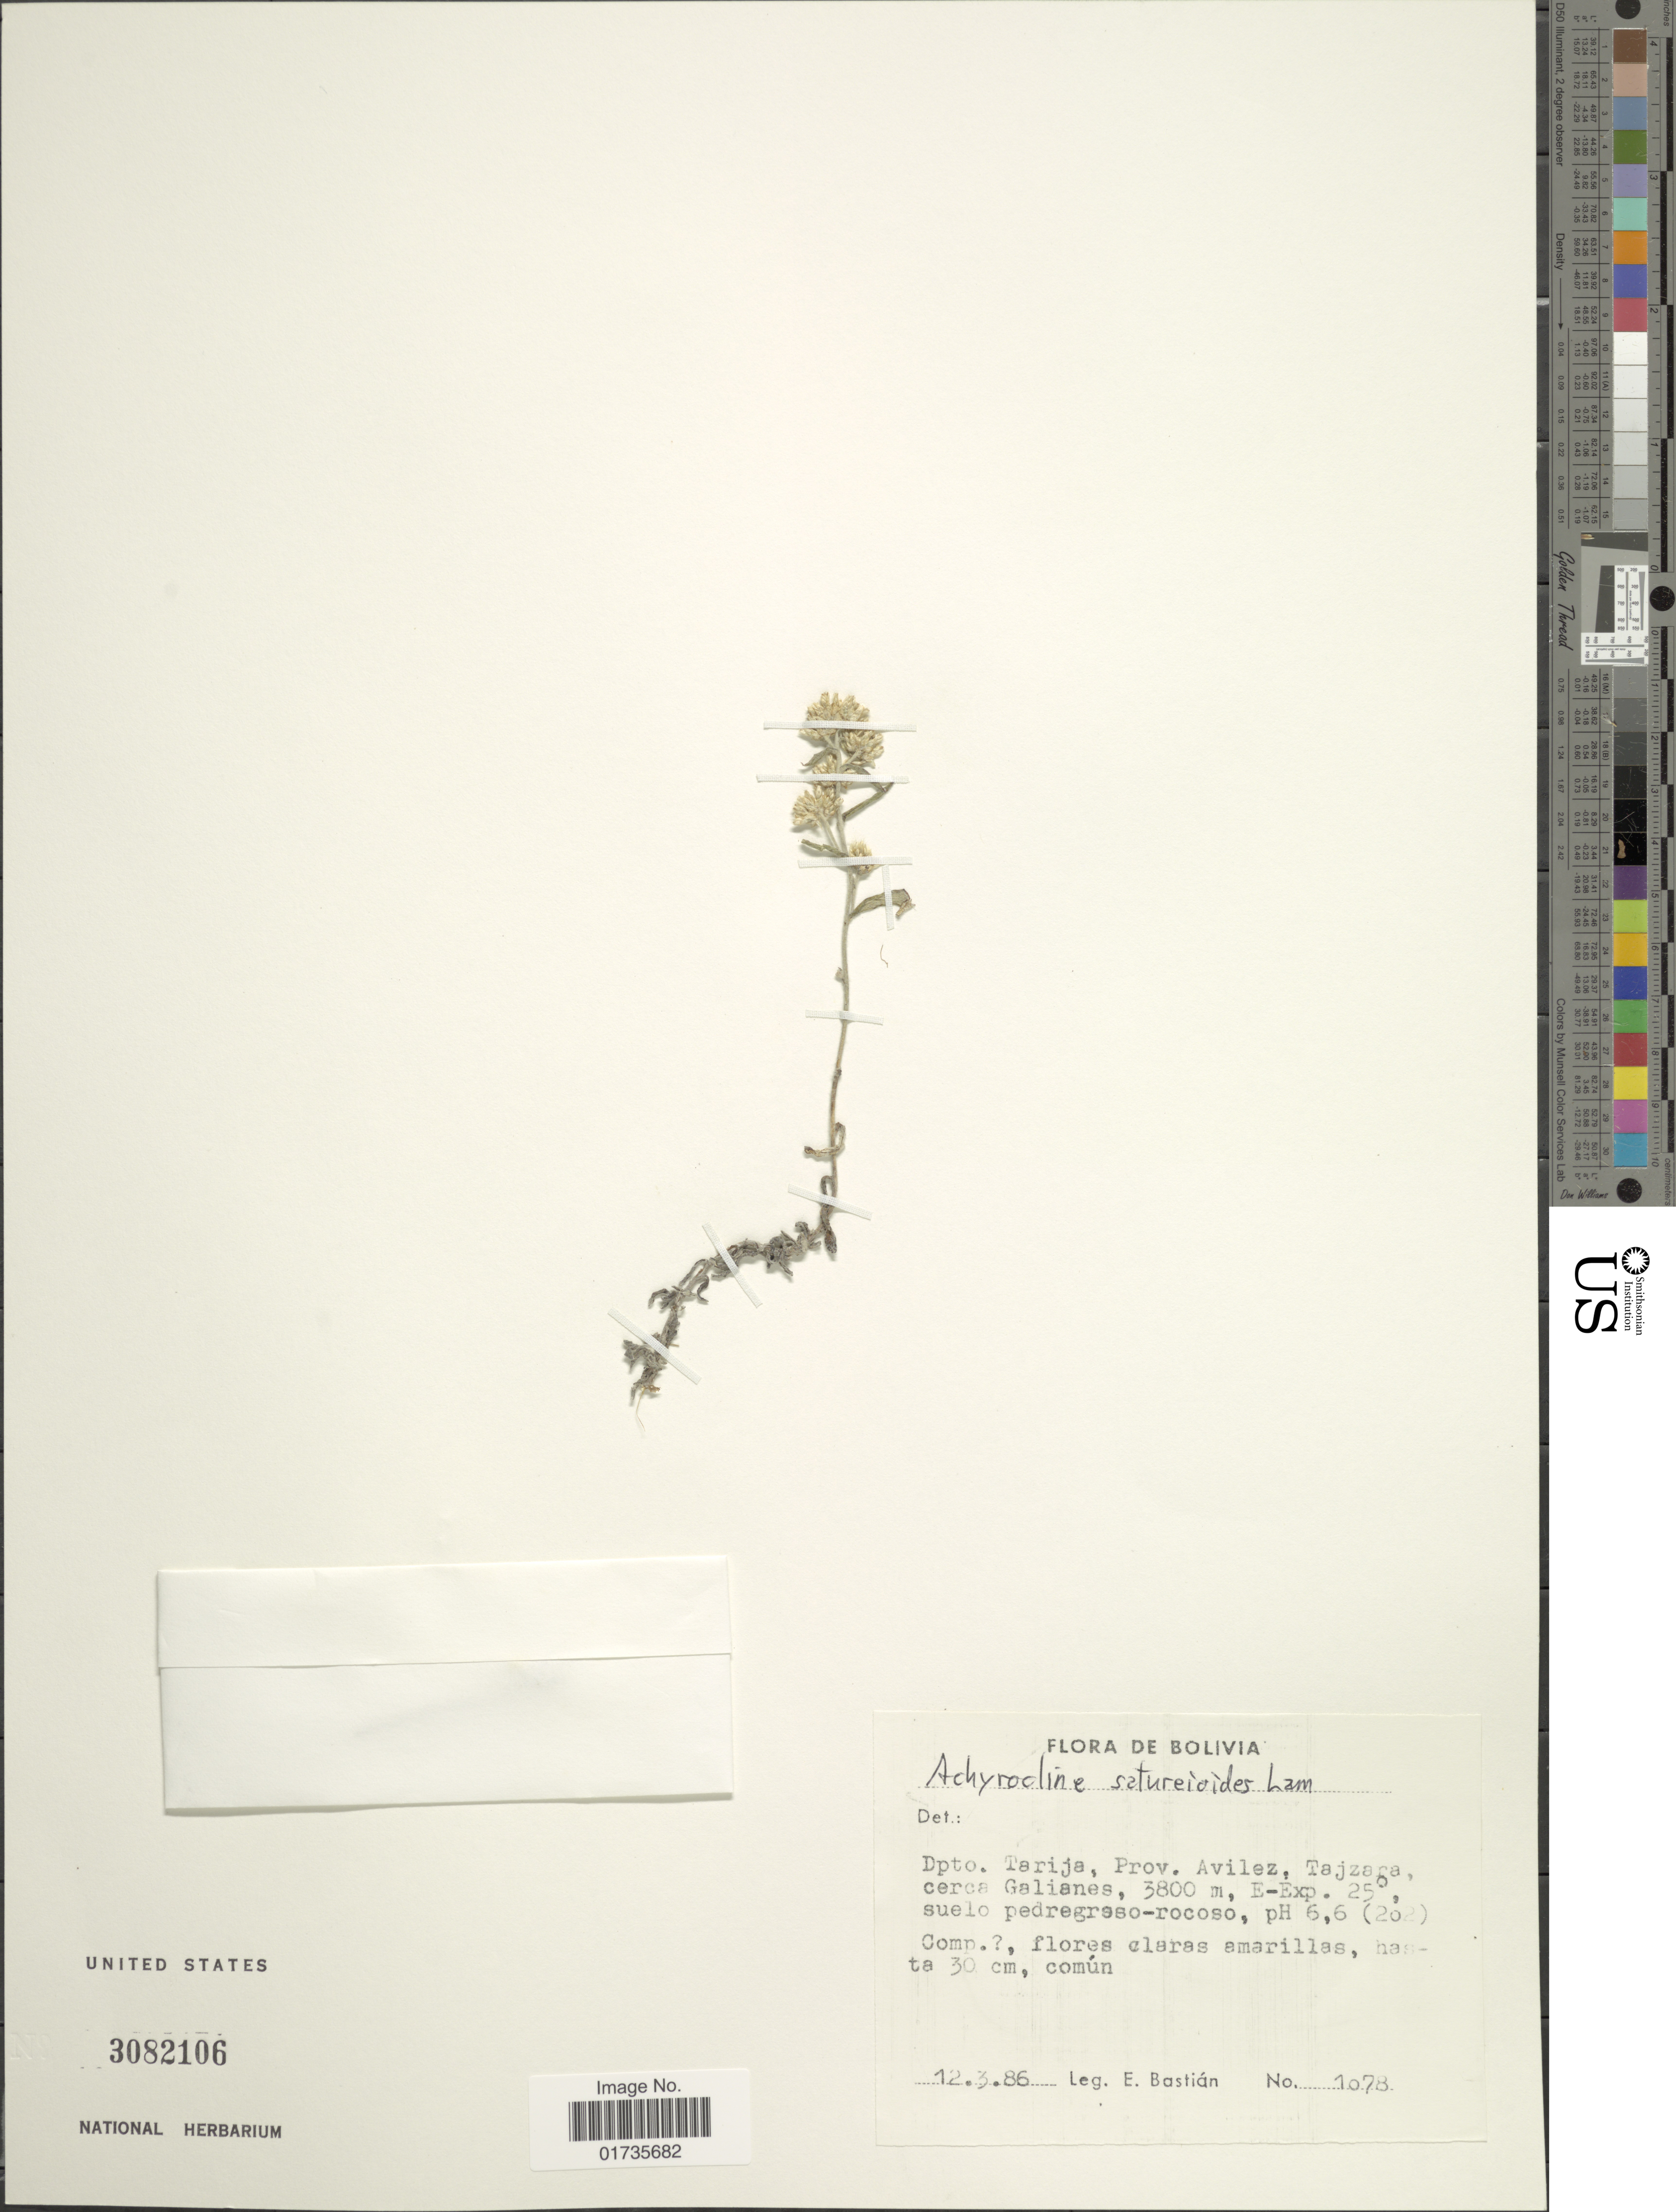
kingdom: Plantae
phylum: Tracheophyta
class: Magnoliopsida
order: Asterales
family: Asteraceae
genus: Achyrocline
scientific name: Achyrocline satureioides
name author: (Lam.) DC.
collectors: E. Bastian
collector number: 1078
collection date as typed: Transcribed d/m/y: 12/3/86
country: Bolivia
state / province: Tarija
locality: Dpto Tarija, Prov. Avilez, Tajzara, cerca Galianes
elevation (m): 3800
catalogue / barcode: US 3082106